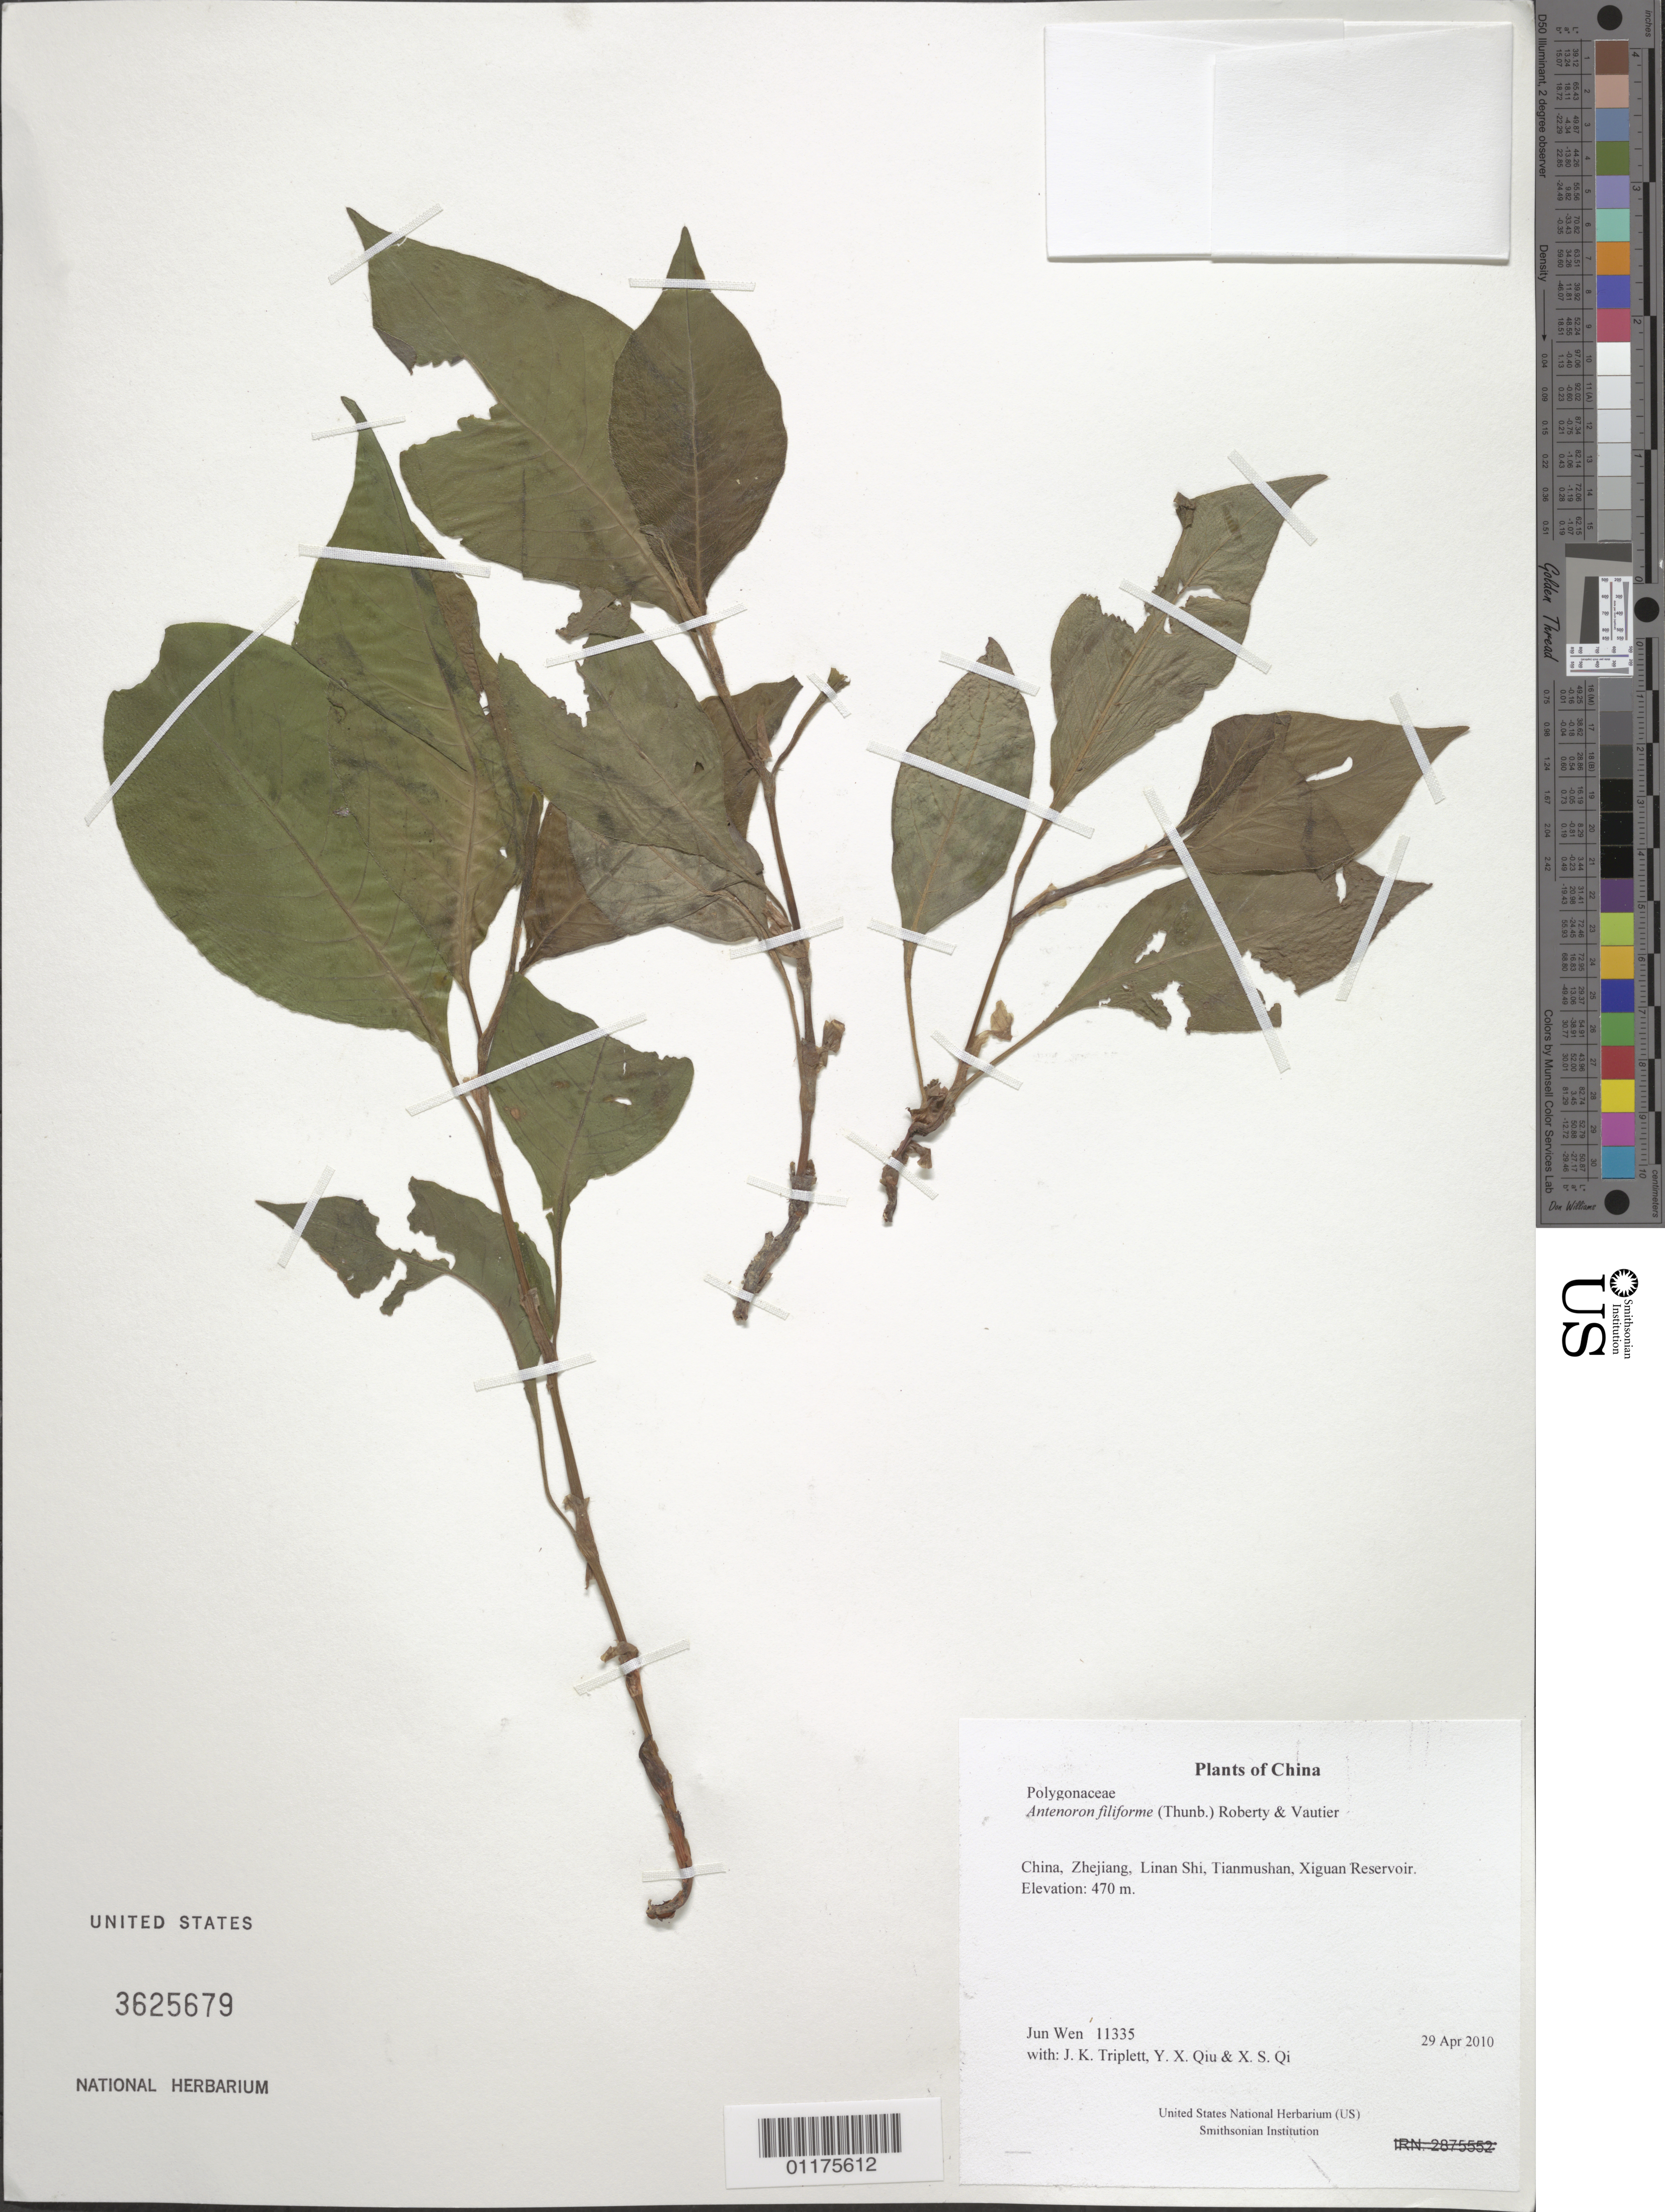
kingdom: Plantae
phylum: Tracheophyta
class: Magnoliopsida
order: Caryophyllales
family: Polygonaceae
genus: Persicaria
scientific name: Persicaria filiformis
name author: (Thunb.) Nakai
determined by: U.S. National Herbarium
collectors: J. Wen, J. K. Triplett, Y. X. Qiu & X. S. Qi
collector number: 11335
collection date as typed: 29 Apr 2010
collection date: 2010-04-29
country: China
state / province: Zhejiang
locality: Linan Shi, Tianmushan, Xiguan Reservoir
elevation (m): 470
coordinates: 30 20.754 N, 119 27.127 E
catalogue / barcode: US 3625679